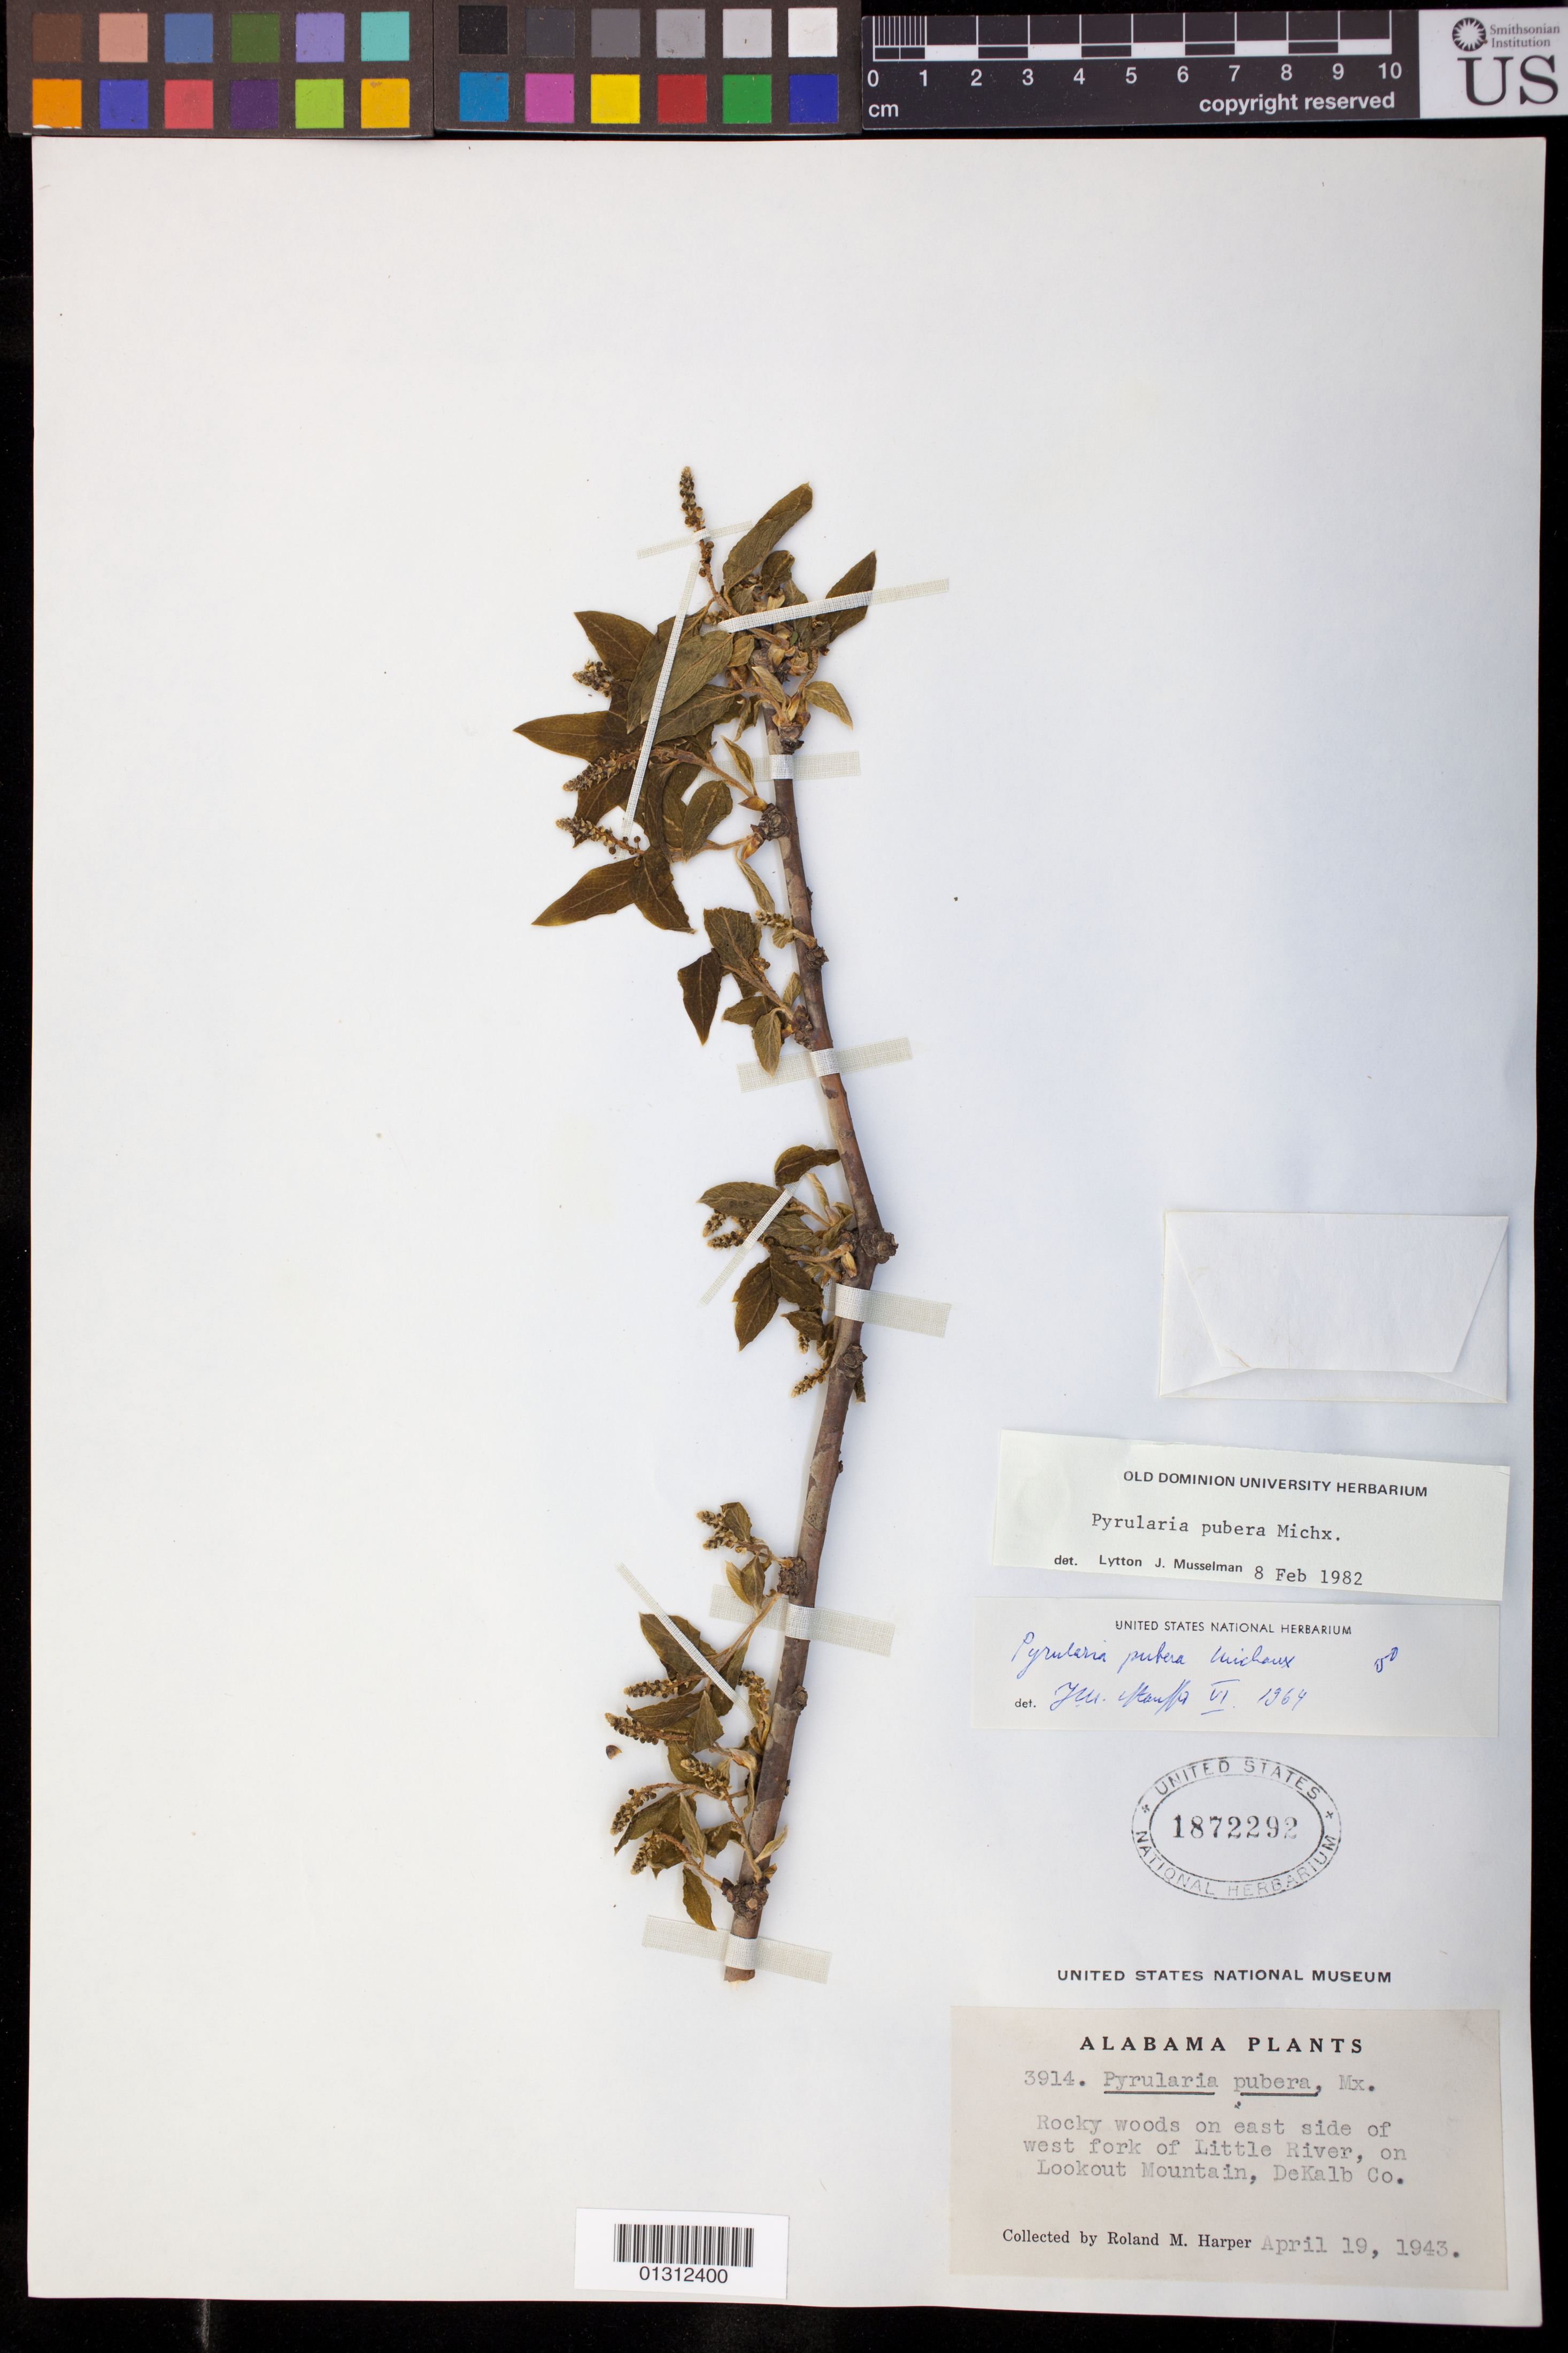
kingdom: Plantae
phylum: Tracheophyta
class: Magnoliopsida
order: Santalales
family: Cervantesiaceae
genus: Pyrularia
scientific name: Pyrularia pubera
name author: Michx.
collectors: R. M. Harper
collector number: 3914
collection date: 1943-04-19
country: United States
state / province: Alabama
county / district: DeKalb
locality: Rocky woods on east side of west fork of Little River, on Lookout Mountain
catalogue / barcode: US 1872292